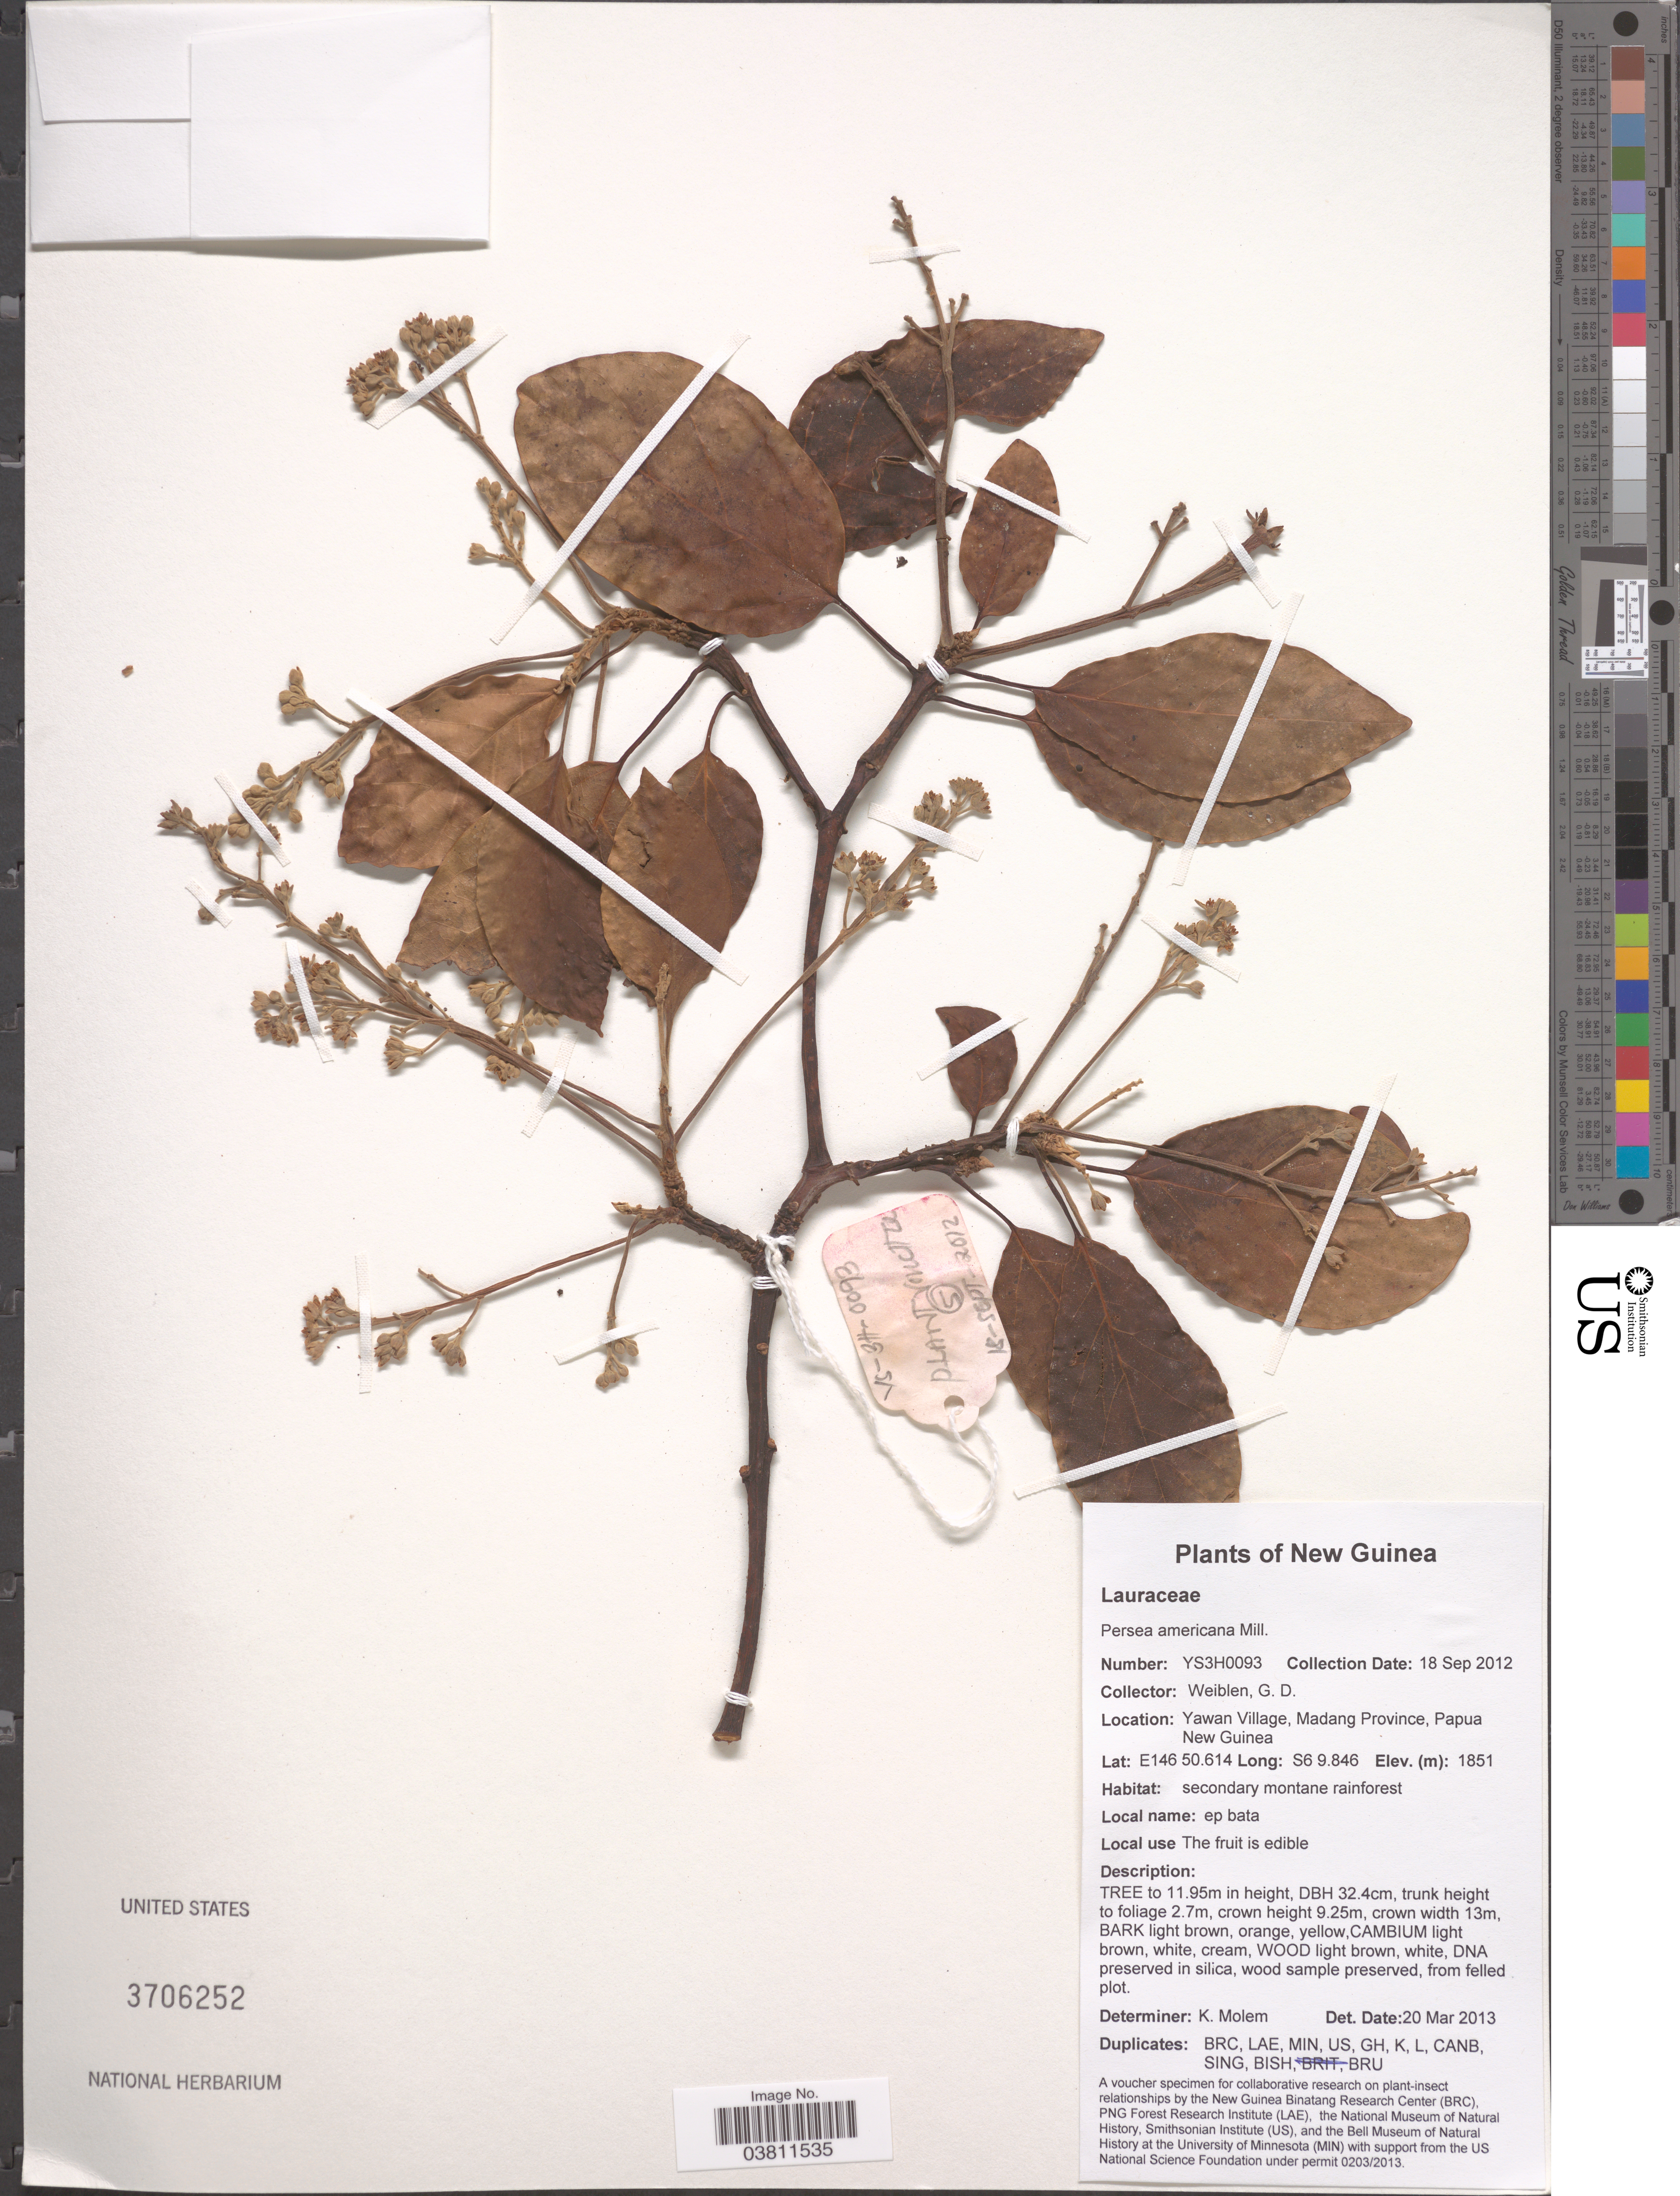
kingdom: Plantae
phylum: Tracheophyta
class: Magnoliopsida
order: Laurales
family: Lauraceae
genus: Persea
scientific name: Persea americana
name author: Mill.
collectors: G. D. Weiblen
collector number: YS3H0093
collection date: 2012-09-18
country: Papua New Guinea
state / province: Madang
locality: New Guinea. Yawan Village.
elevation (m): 1851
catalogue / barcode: US 3706252